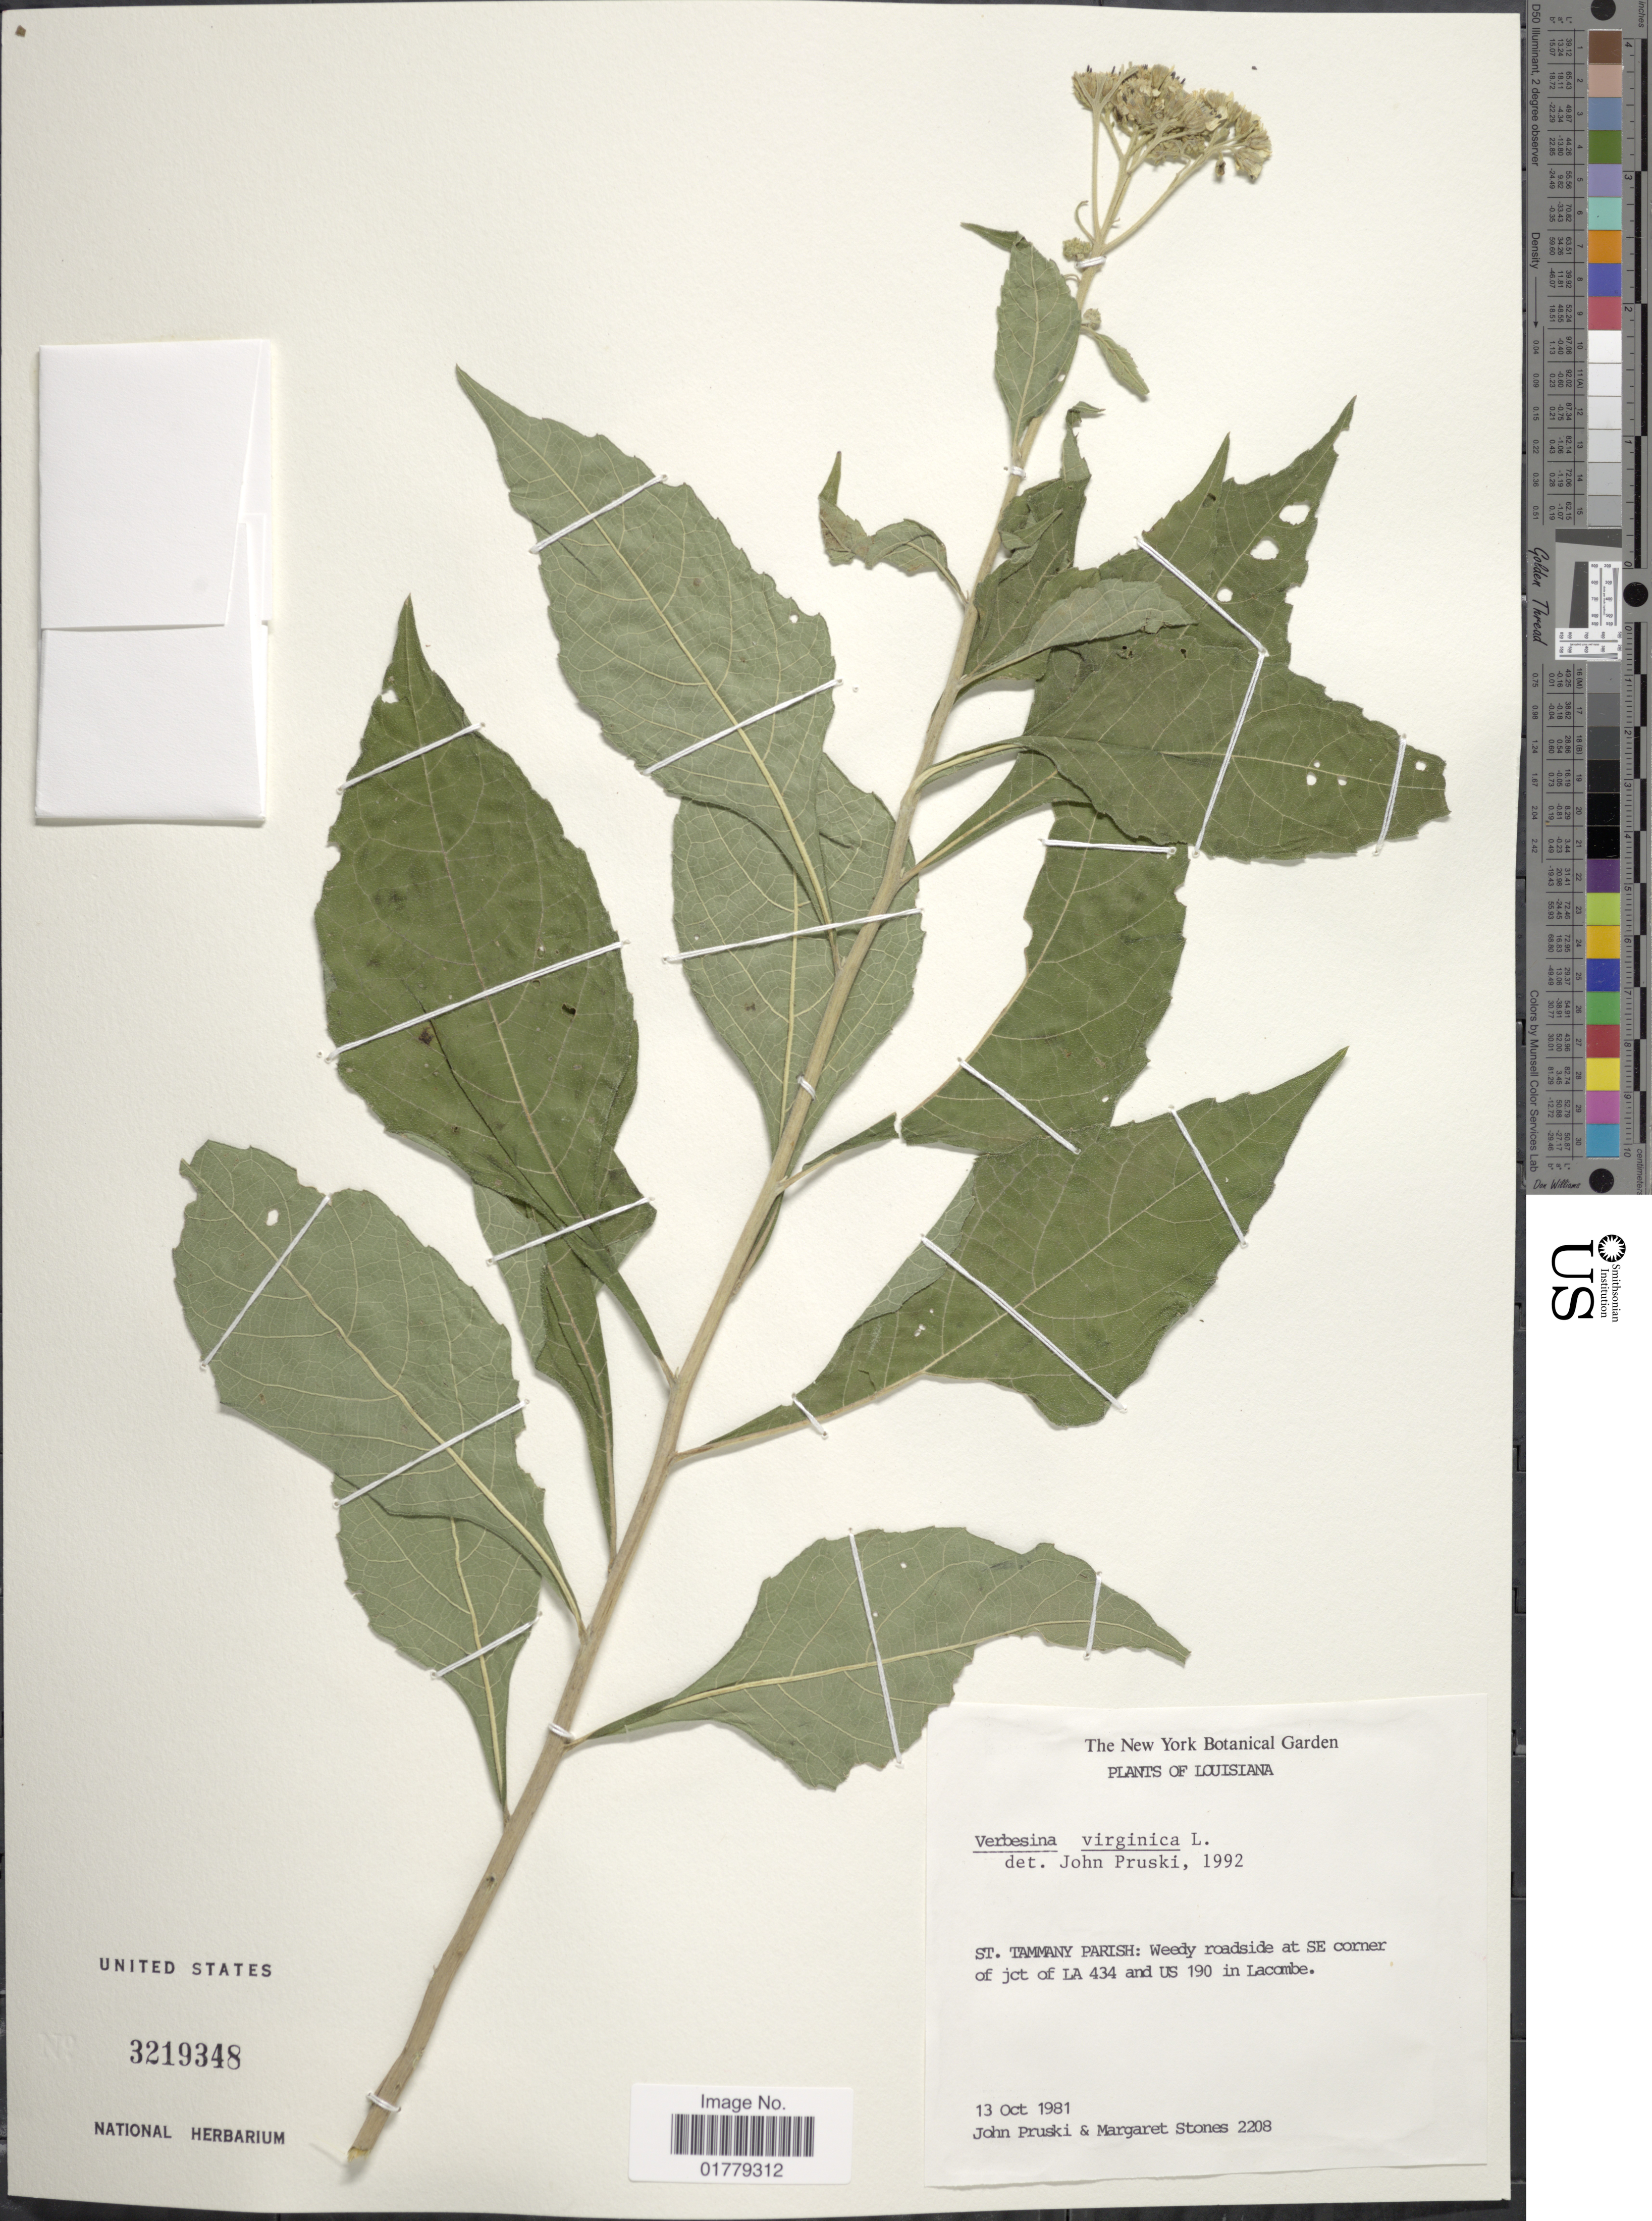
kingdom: Plantae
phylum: Tracheophyta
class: Magnoliopsida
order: Asterales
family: Asteraceae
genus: Verbesina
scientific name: Verbesina virginica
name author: L.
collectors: J. F. Pruski & M. Stones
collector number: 2208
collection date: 1981-10-13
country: United States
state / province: Louisiana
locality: St. Tammany Parish: Weedy roadside at SE corner of jct of LA 434 and US 190 in Lacombe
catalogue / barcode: US 3219348